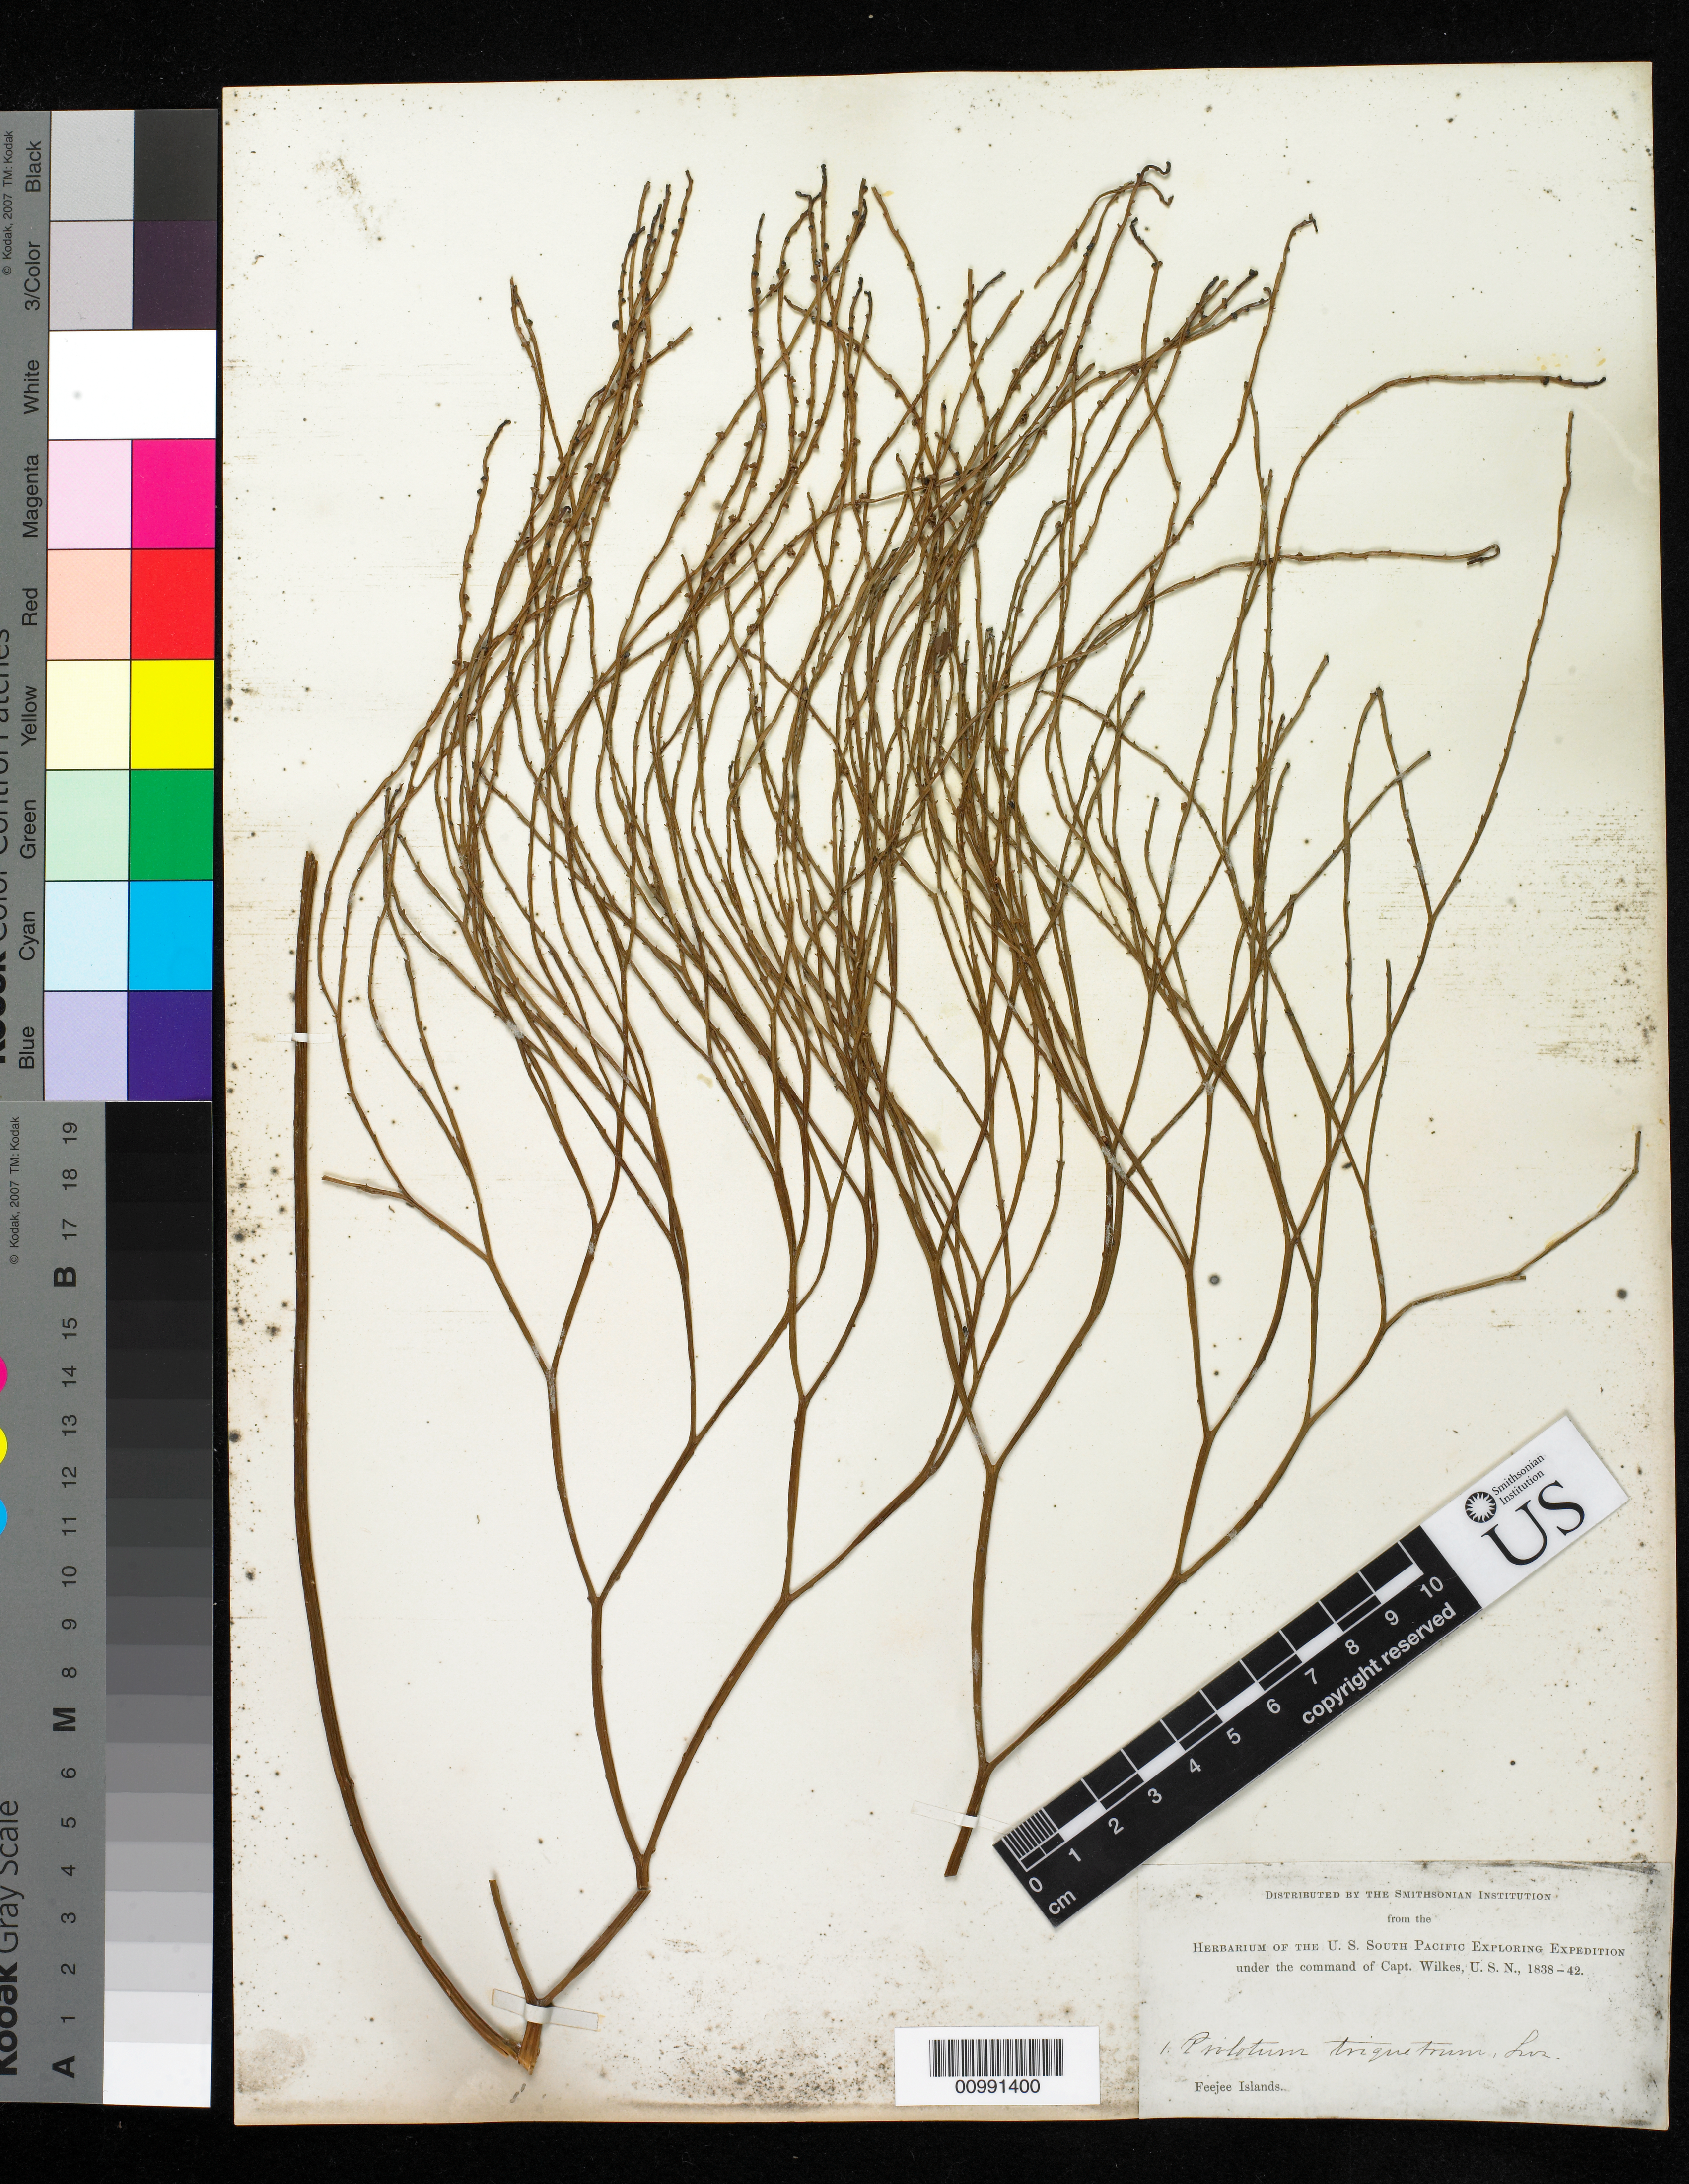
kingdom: Plantae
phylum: Tracheophyta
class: Polypodiopsida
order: Psilotales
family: Psilotaceae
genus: Psilotum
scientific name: Psilotum nudum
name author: (L.) P. Beauv.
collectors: Wilkes Explor. Exped.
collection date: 1838/1842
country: Fiji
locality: Feejee Islands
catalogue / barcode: US 98683